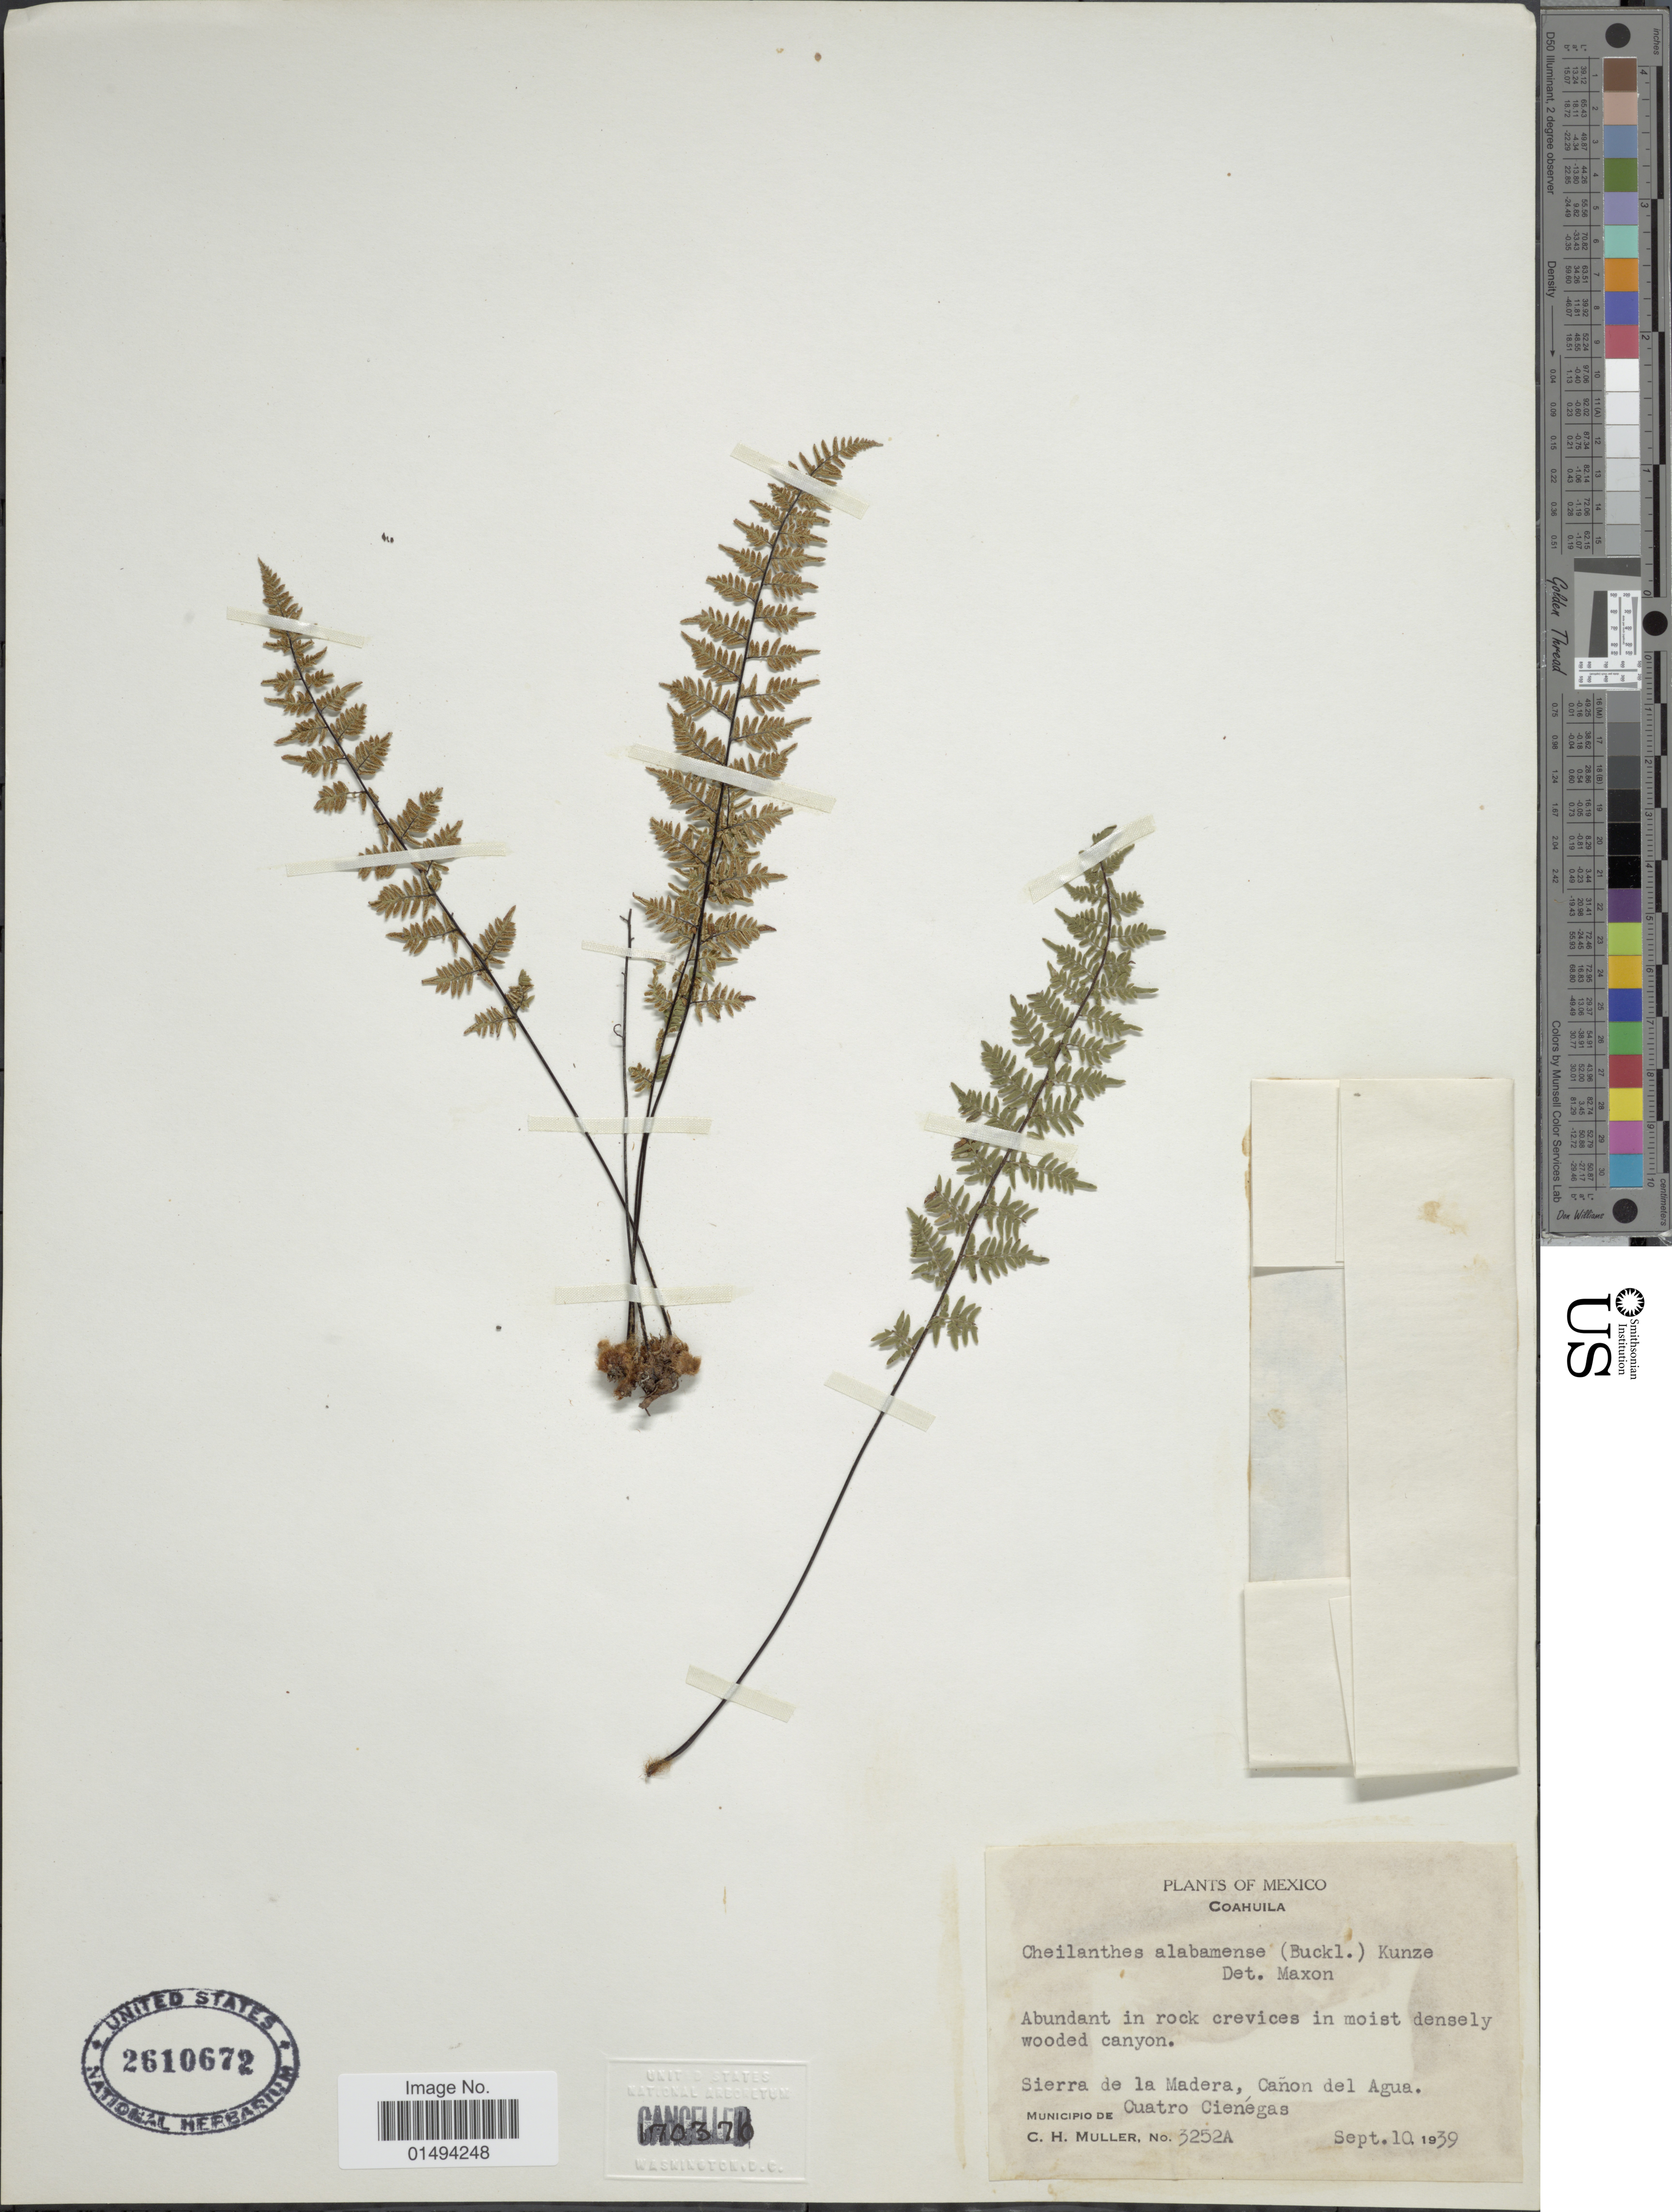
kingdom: Plantae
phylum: Tracheophyta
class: Polypodiopsida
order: Polypodiales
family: Pteridaceae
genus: Myriopteris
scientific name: Myriopteris alabamensis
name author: (Buckley) Grusz & Windham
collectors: C. H. Müller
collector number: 3252A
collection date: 1939-09-10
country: Mexico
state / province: Coahuila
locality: Sierra de la Madera, canon de Agua, Municipio de Cuatro Cienegas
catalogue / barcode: US 2610672